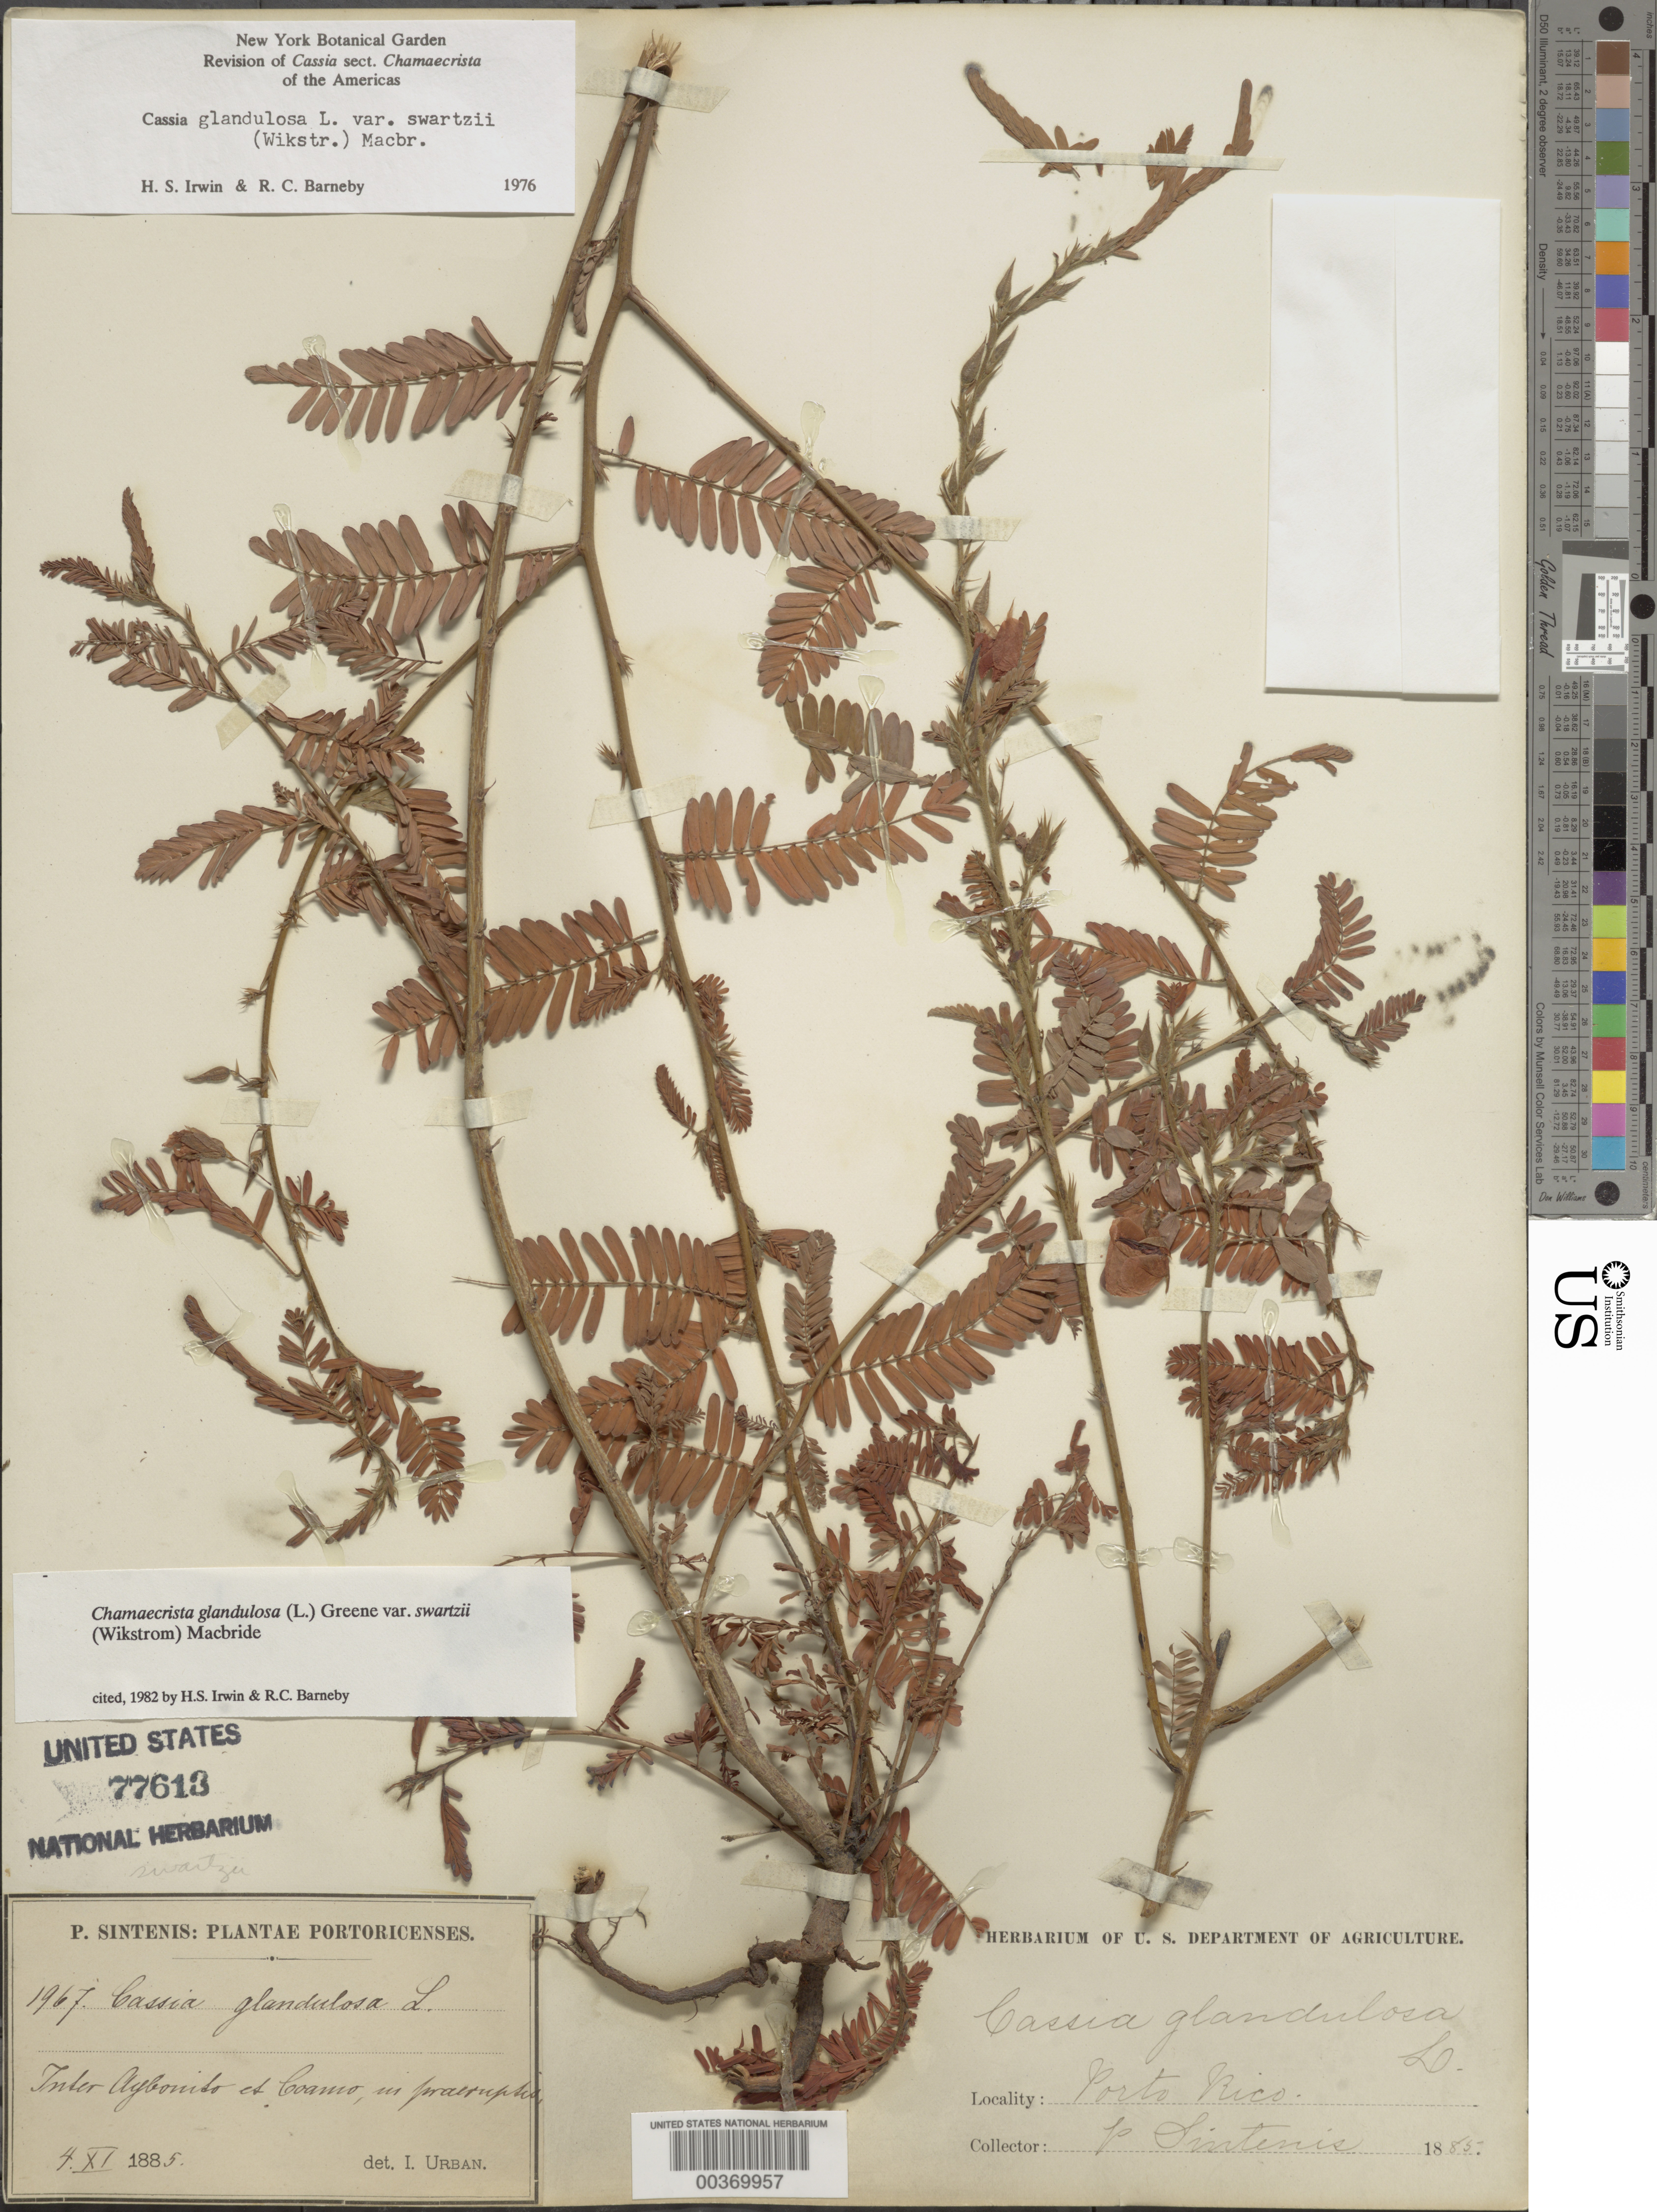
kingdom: Plantae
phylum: Tracheophyta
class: Magnoliopsida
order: Fabales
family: Fabaceae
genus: Chamaecrista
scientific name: Chamaecrista glandulosa var. swartzii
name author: (Wikstr.) H.S. Irwin & Barneby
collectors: P. Sintenis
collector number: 1967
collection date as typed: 04 Nov 1885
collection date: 1885-11-04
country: Puerto Rico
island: Greater Antilles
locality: Inter aybonito et coamo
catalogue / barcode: US 77613